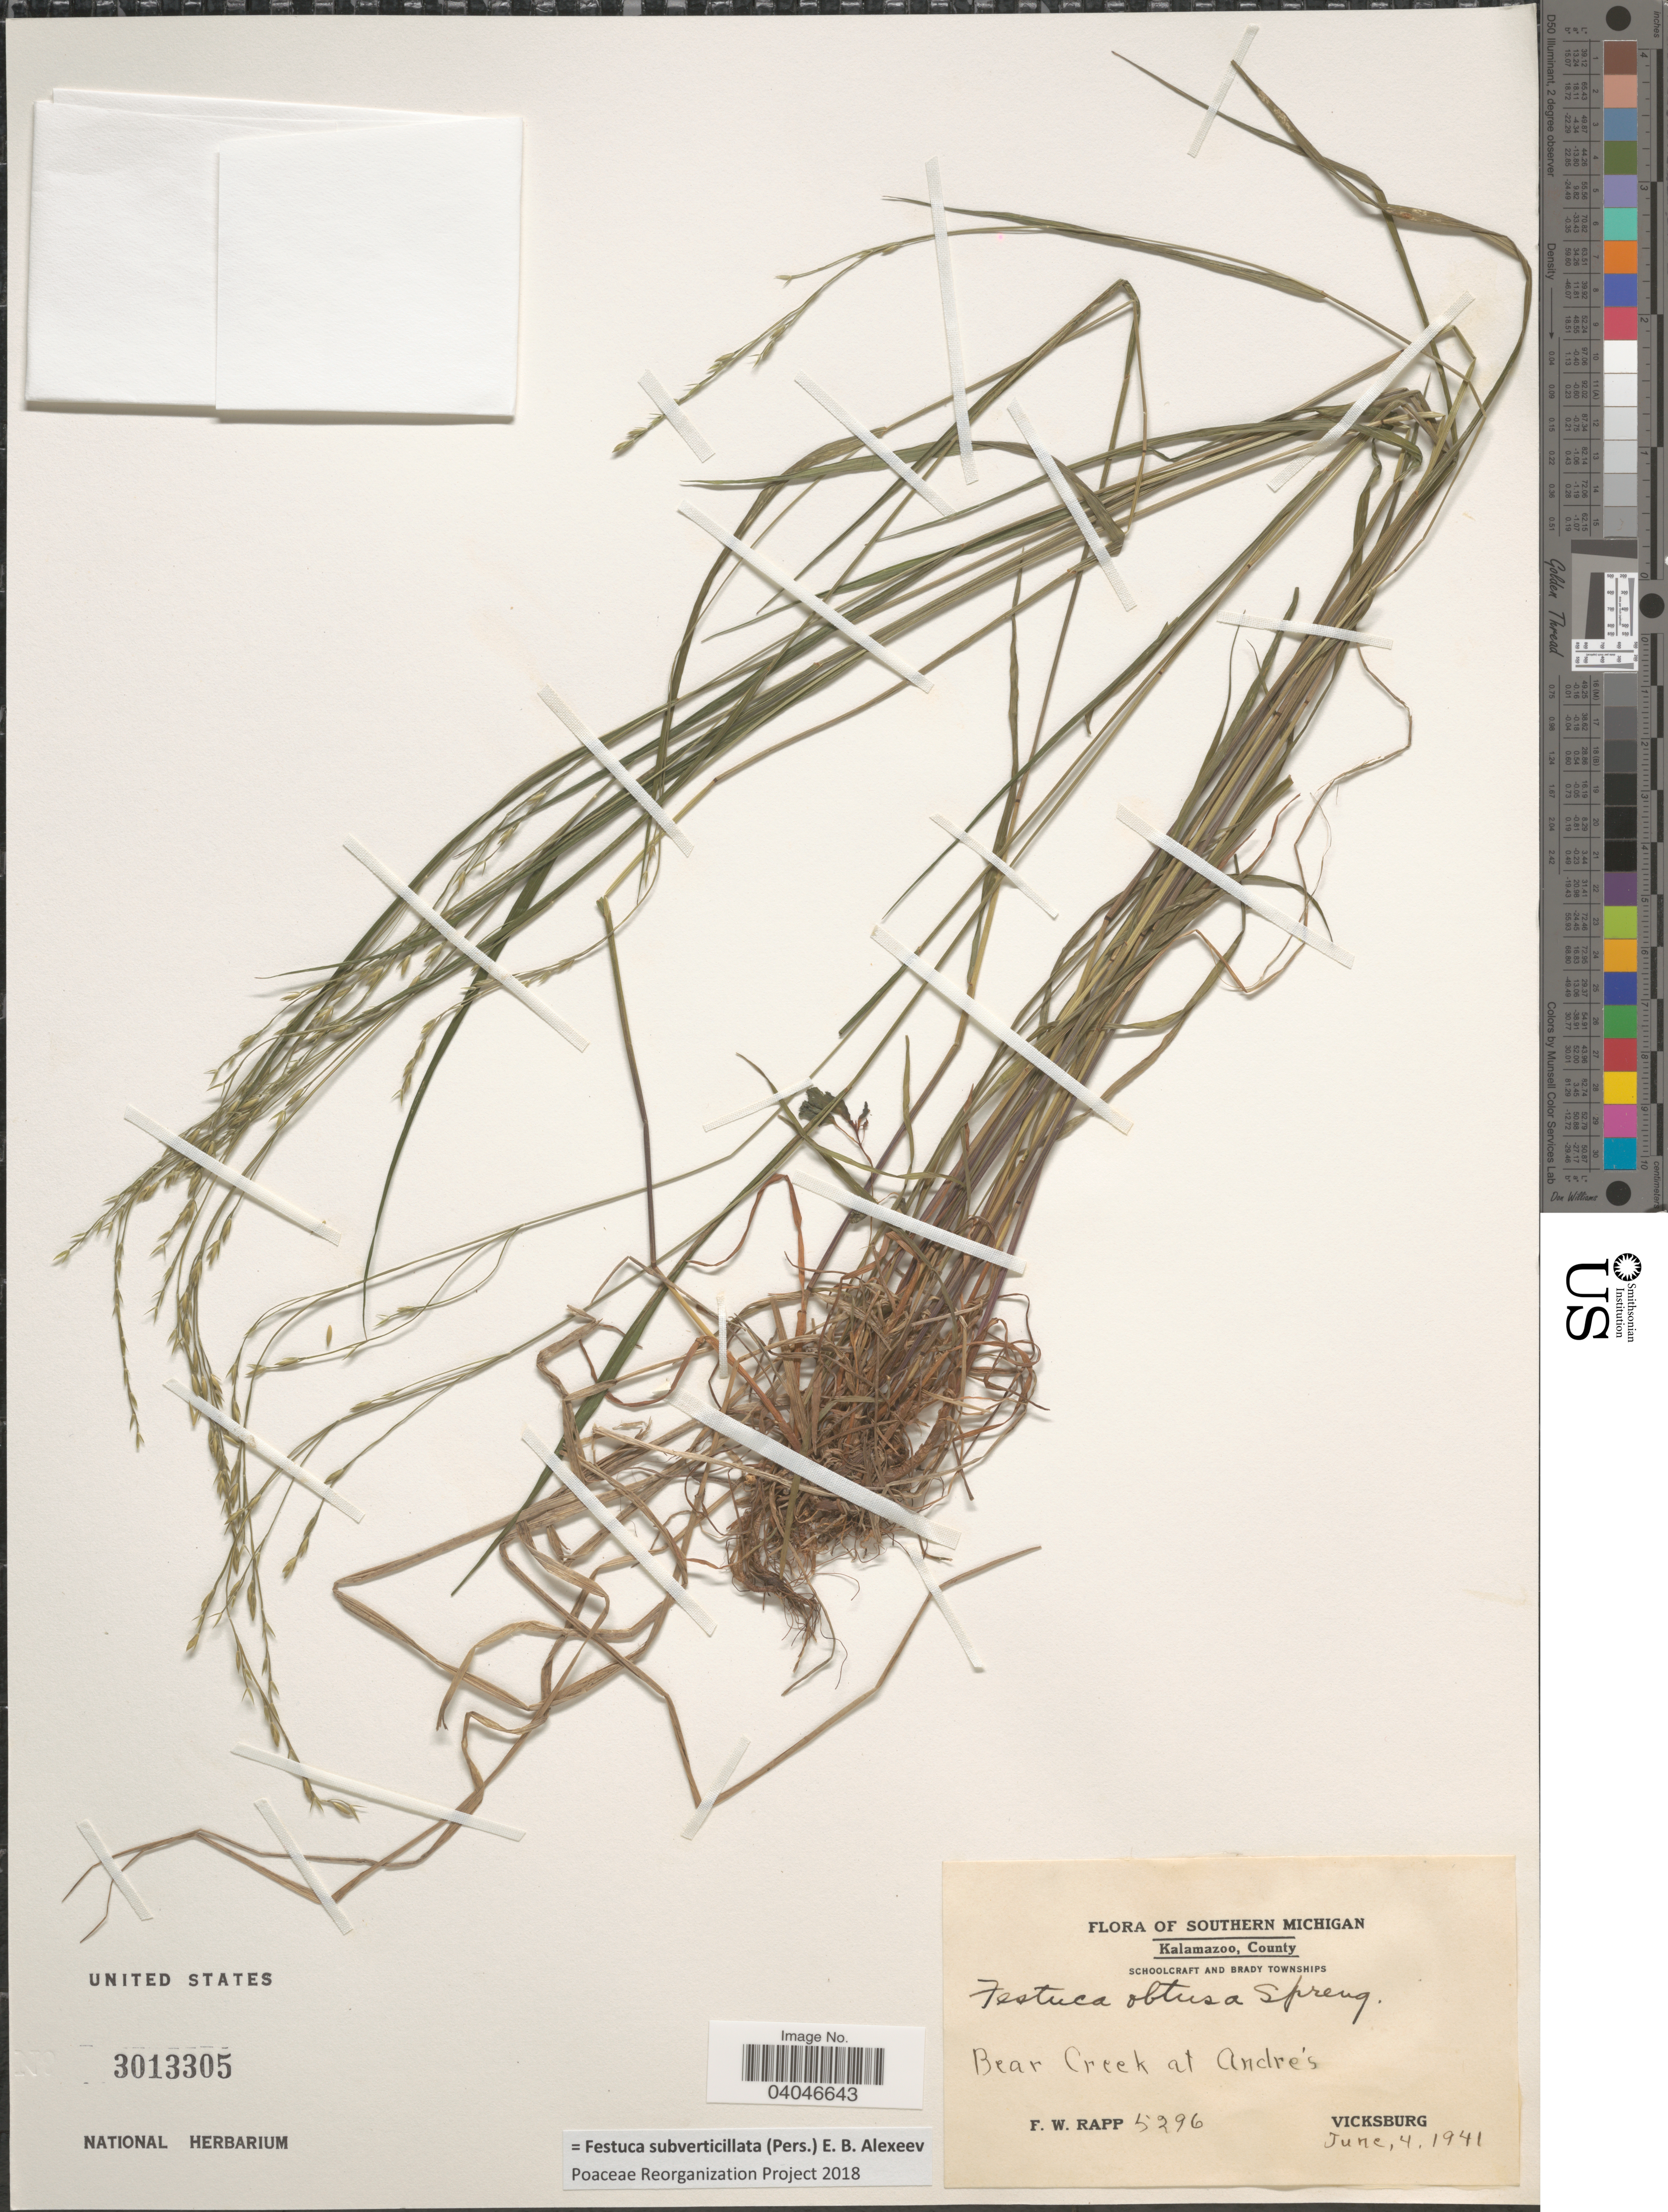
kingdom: Plantae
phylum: Tracheophyta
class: Liliopsida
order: Poales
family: Poaceae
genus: Festuca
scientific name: Festuca subverticillata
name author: (Pers.) E.B. Alexeev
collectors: F. Rapp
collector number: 5296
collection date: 1941-06-04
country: United States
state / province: Michigan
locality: Southern Michigan. Kalamazoo, County. Schoolcraft and Brady Townships. Bear Creek at Andre's. Vicksburg.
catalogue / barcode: US 3013305